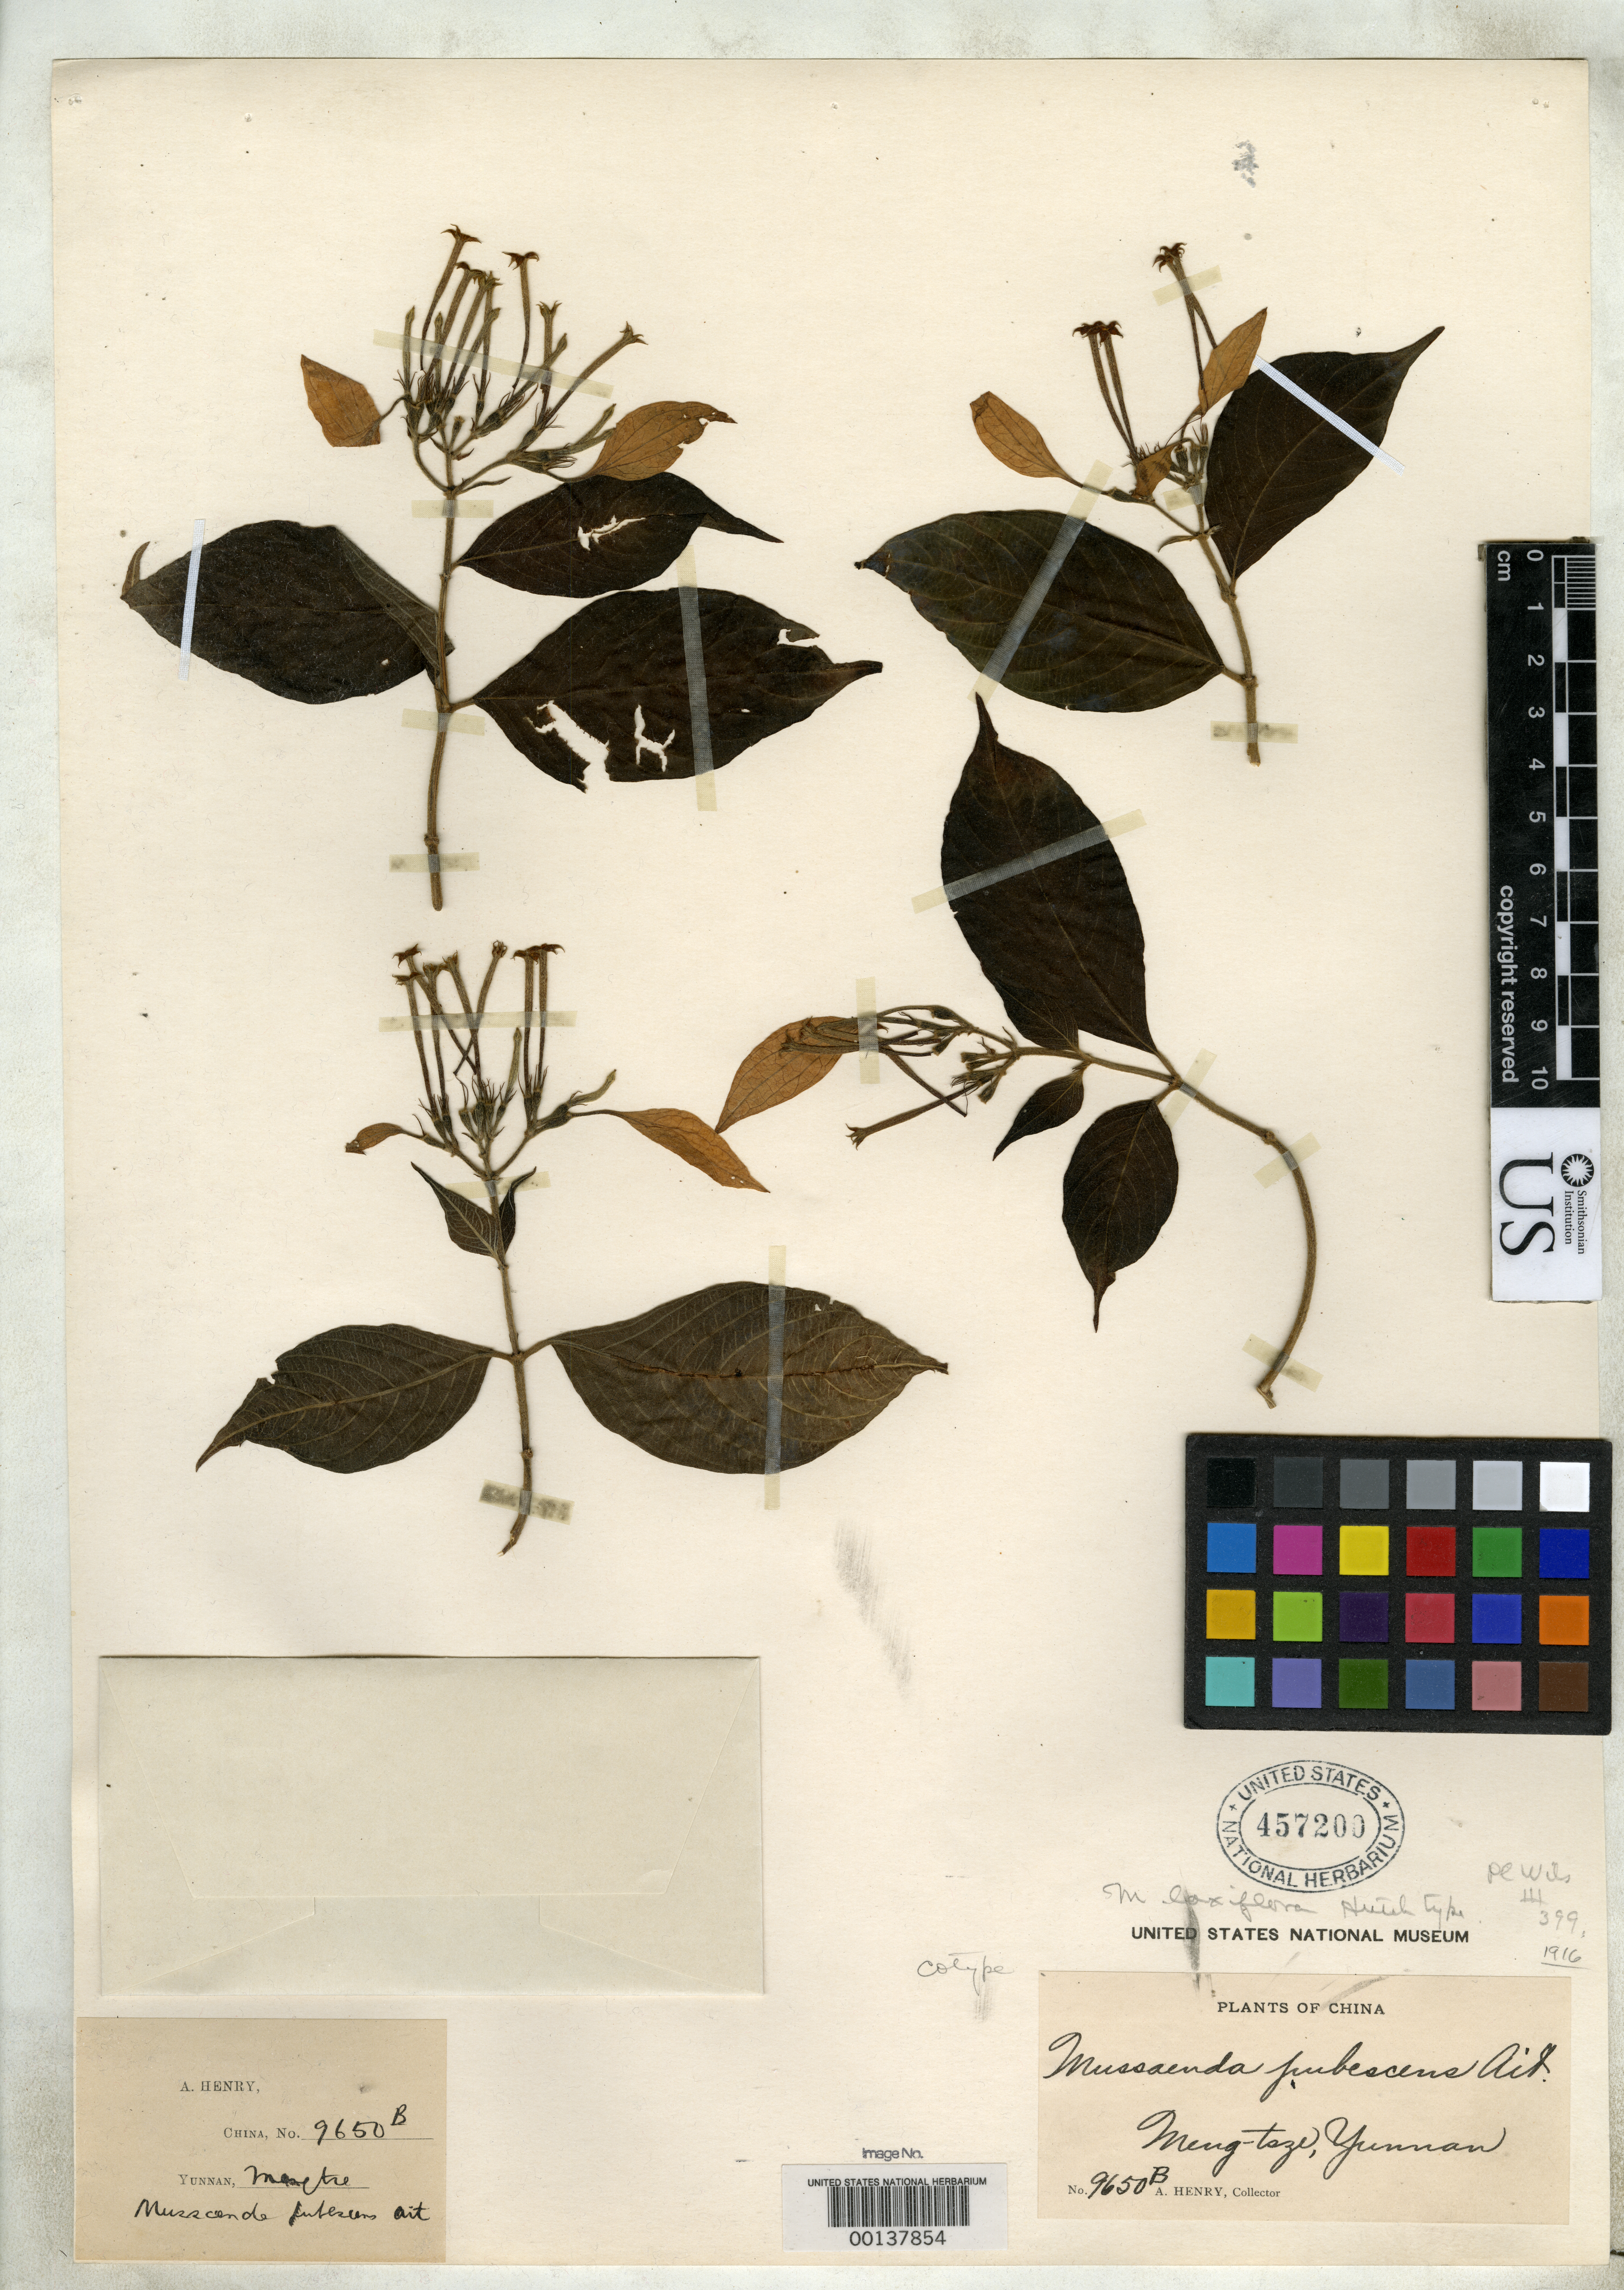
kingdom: Plantae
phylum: Tracheophyta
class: Magnoliopsida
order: Gentianales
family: Rubiaceae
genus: Mussaenda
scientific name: Mussaenda laxiflora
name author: Hutch. in Sarg.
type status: Isosyntype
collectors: A. Henry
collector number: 9650 B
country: China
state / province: Yunnan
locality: Mengtze [Meng-tsze]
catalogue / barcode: US 457200